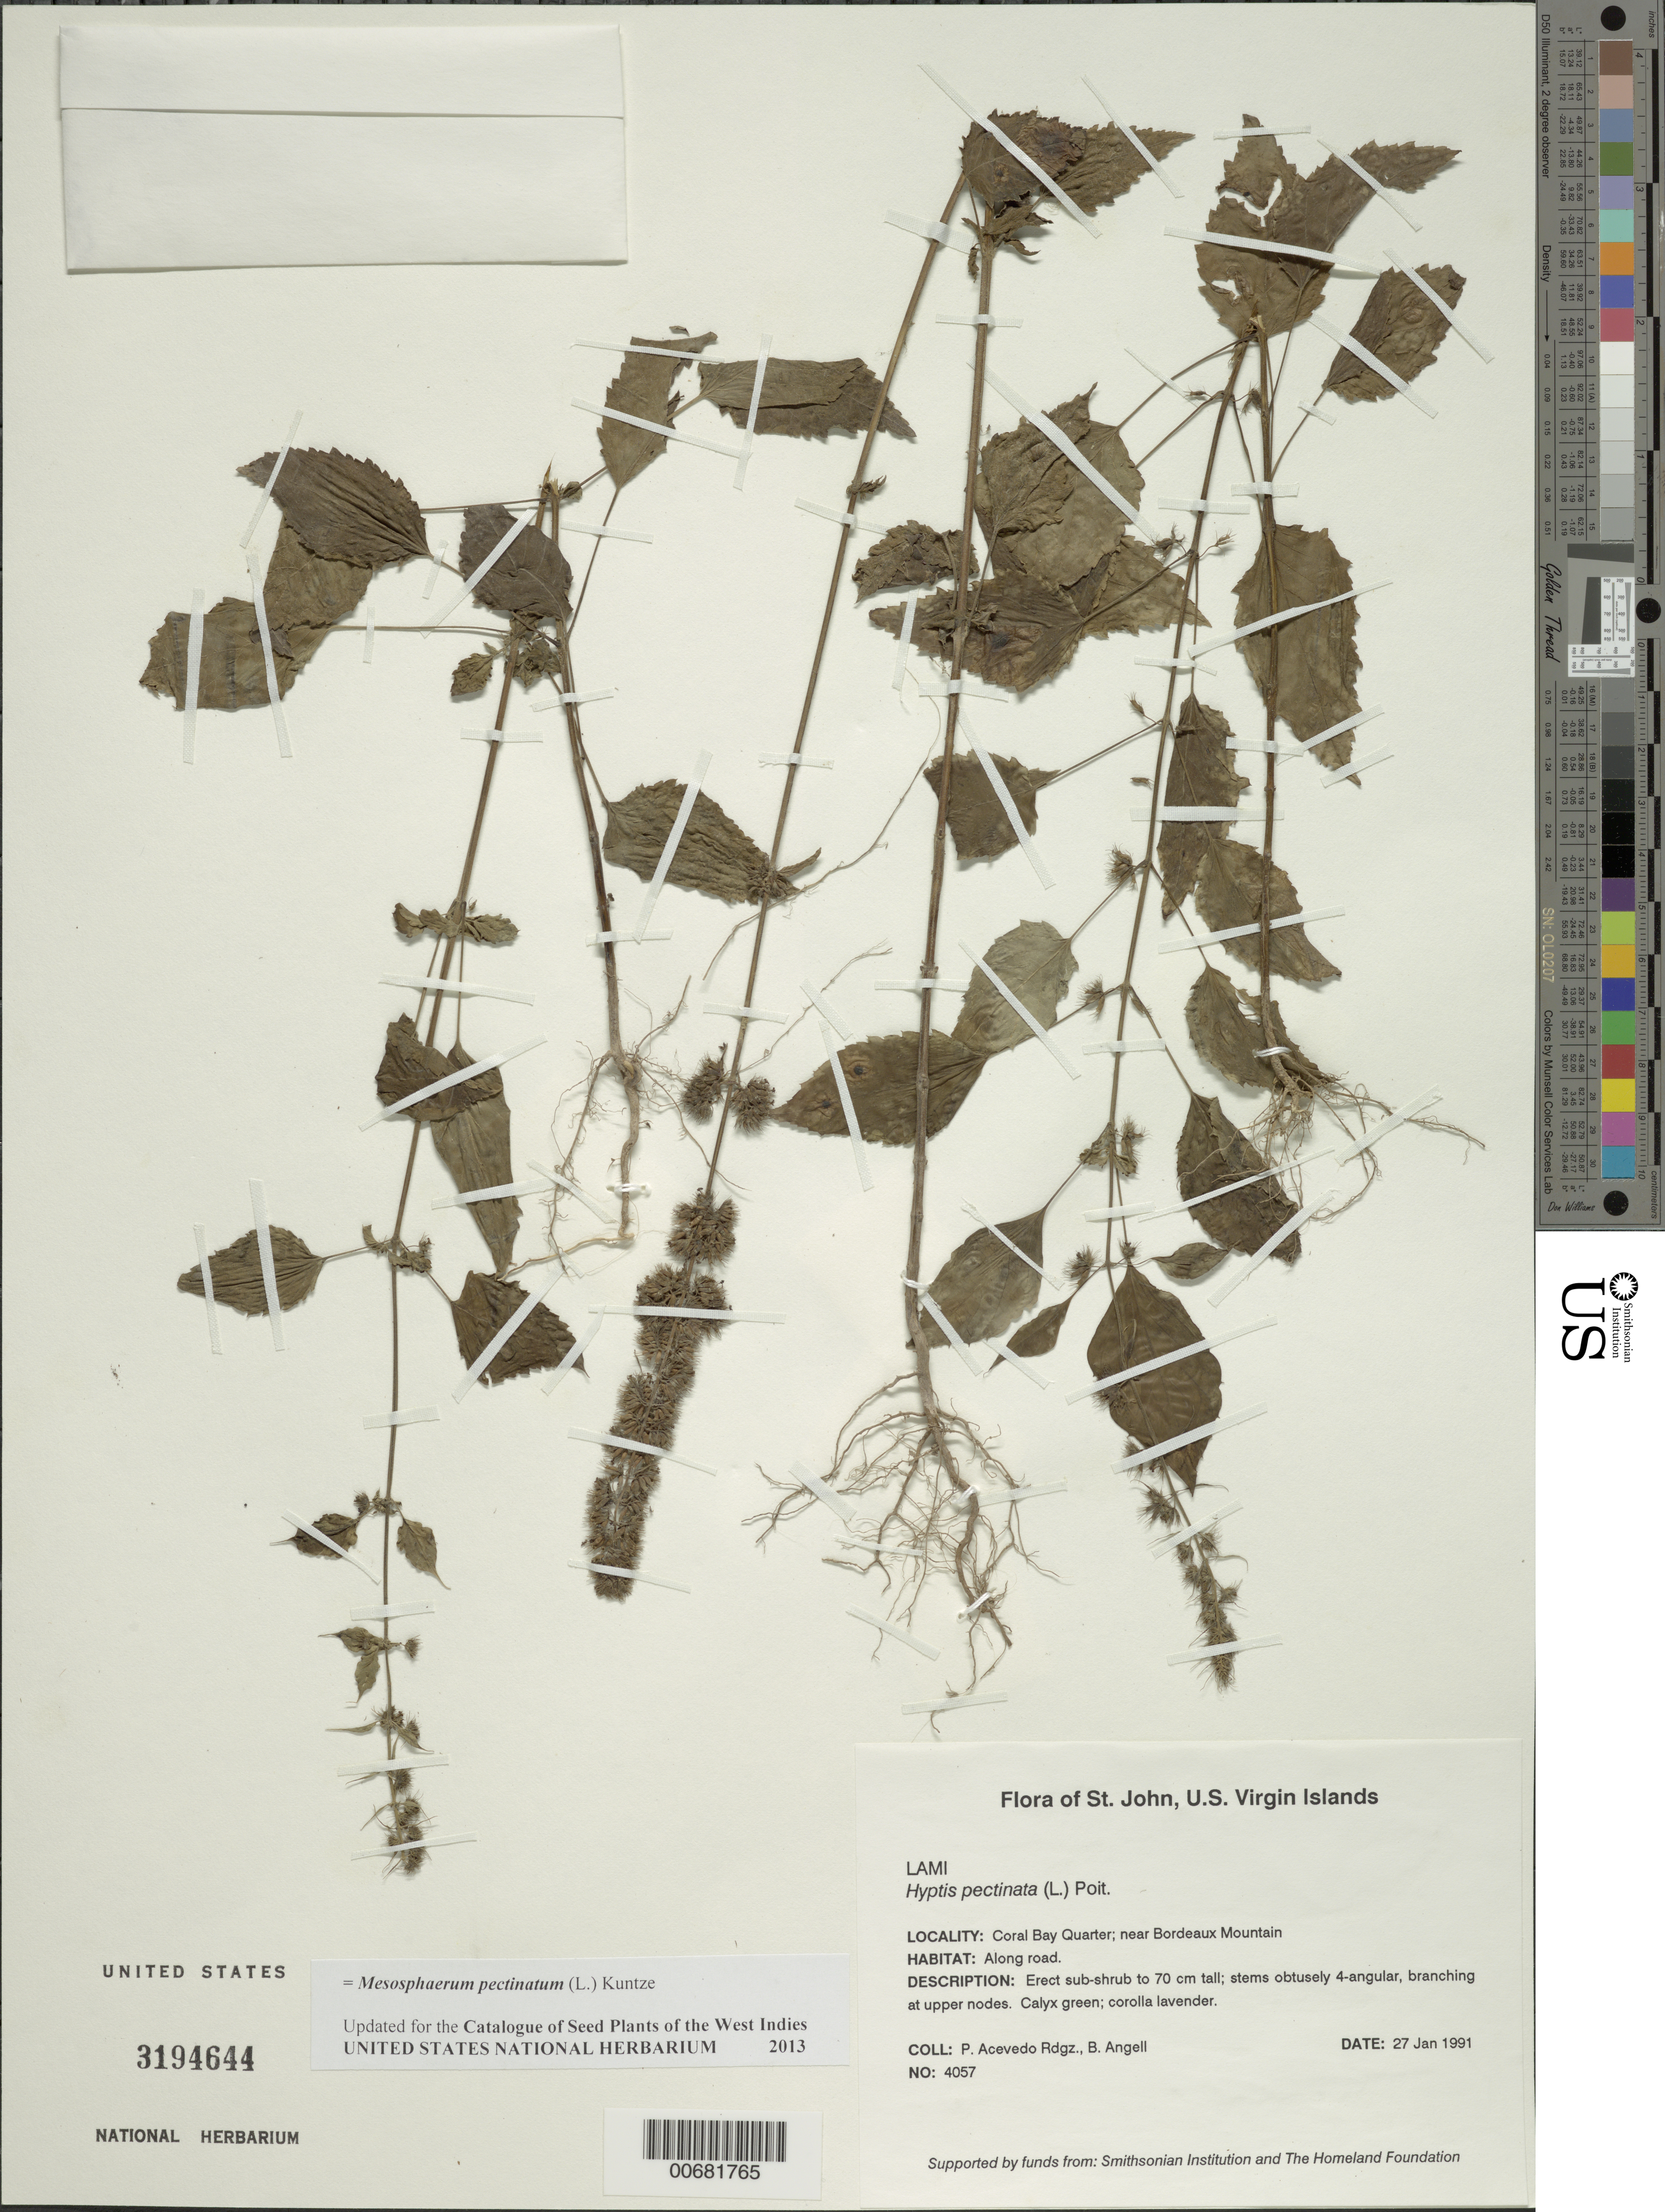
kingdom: Plantae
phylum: Tracheophyta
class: Magnoliopsida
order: Lamiales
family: Lamiaceae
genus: Mesosphaerum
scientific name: Mesosphaerum pectinatum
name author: (L.) Kuntze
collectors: P. Acevedo-Rodr. & Bobbi Angell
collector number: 4057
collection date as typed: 27 Jan 1991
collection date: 1991-01-27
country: U.S. Virgin Islands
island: St. John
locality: Coral Bay Quarter; near Bordeaux Mountain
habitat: Along road.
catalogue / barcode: US 3194644